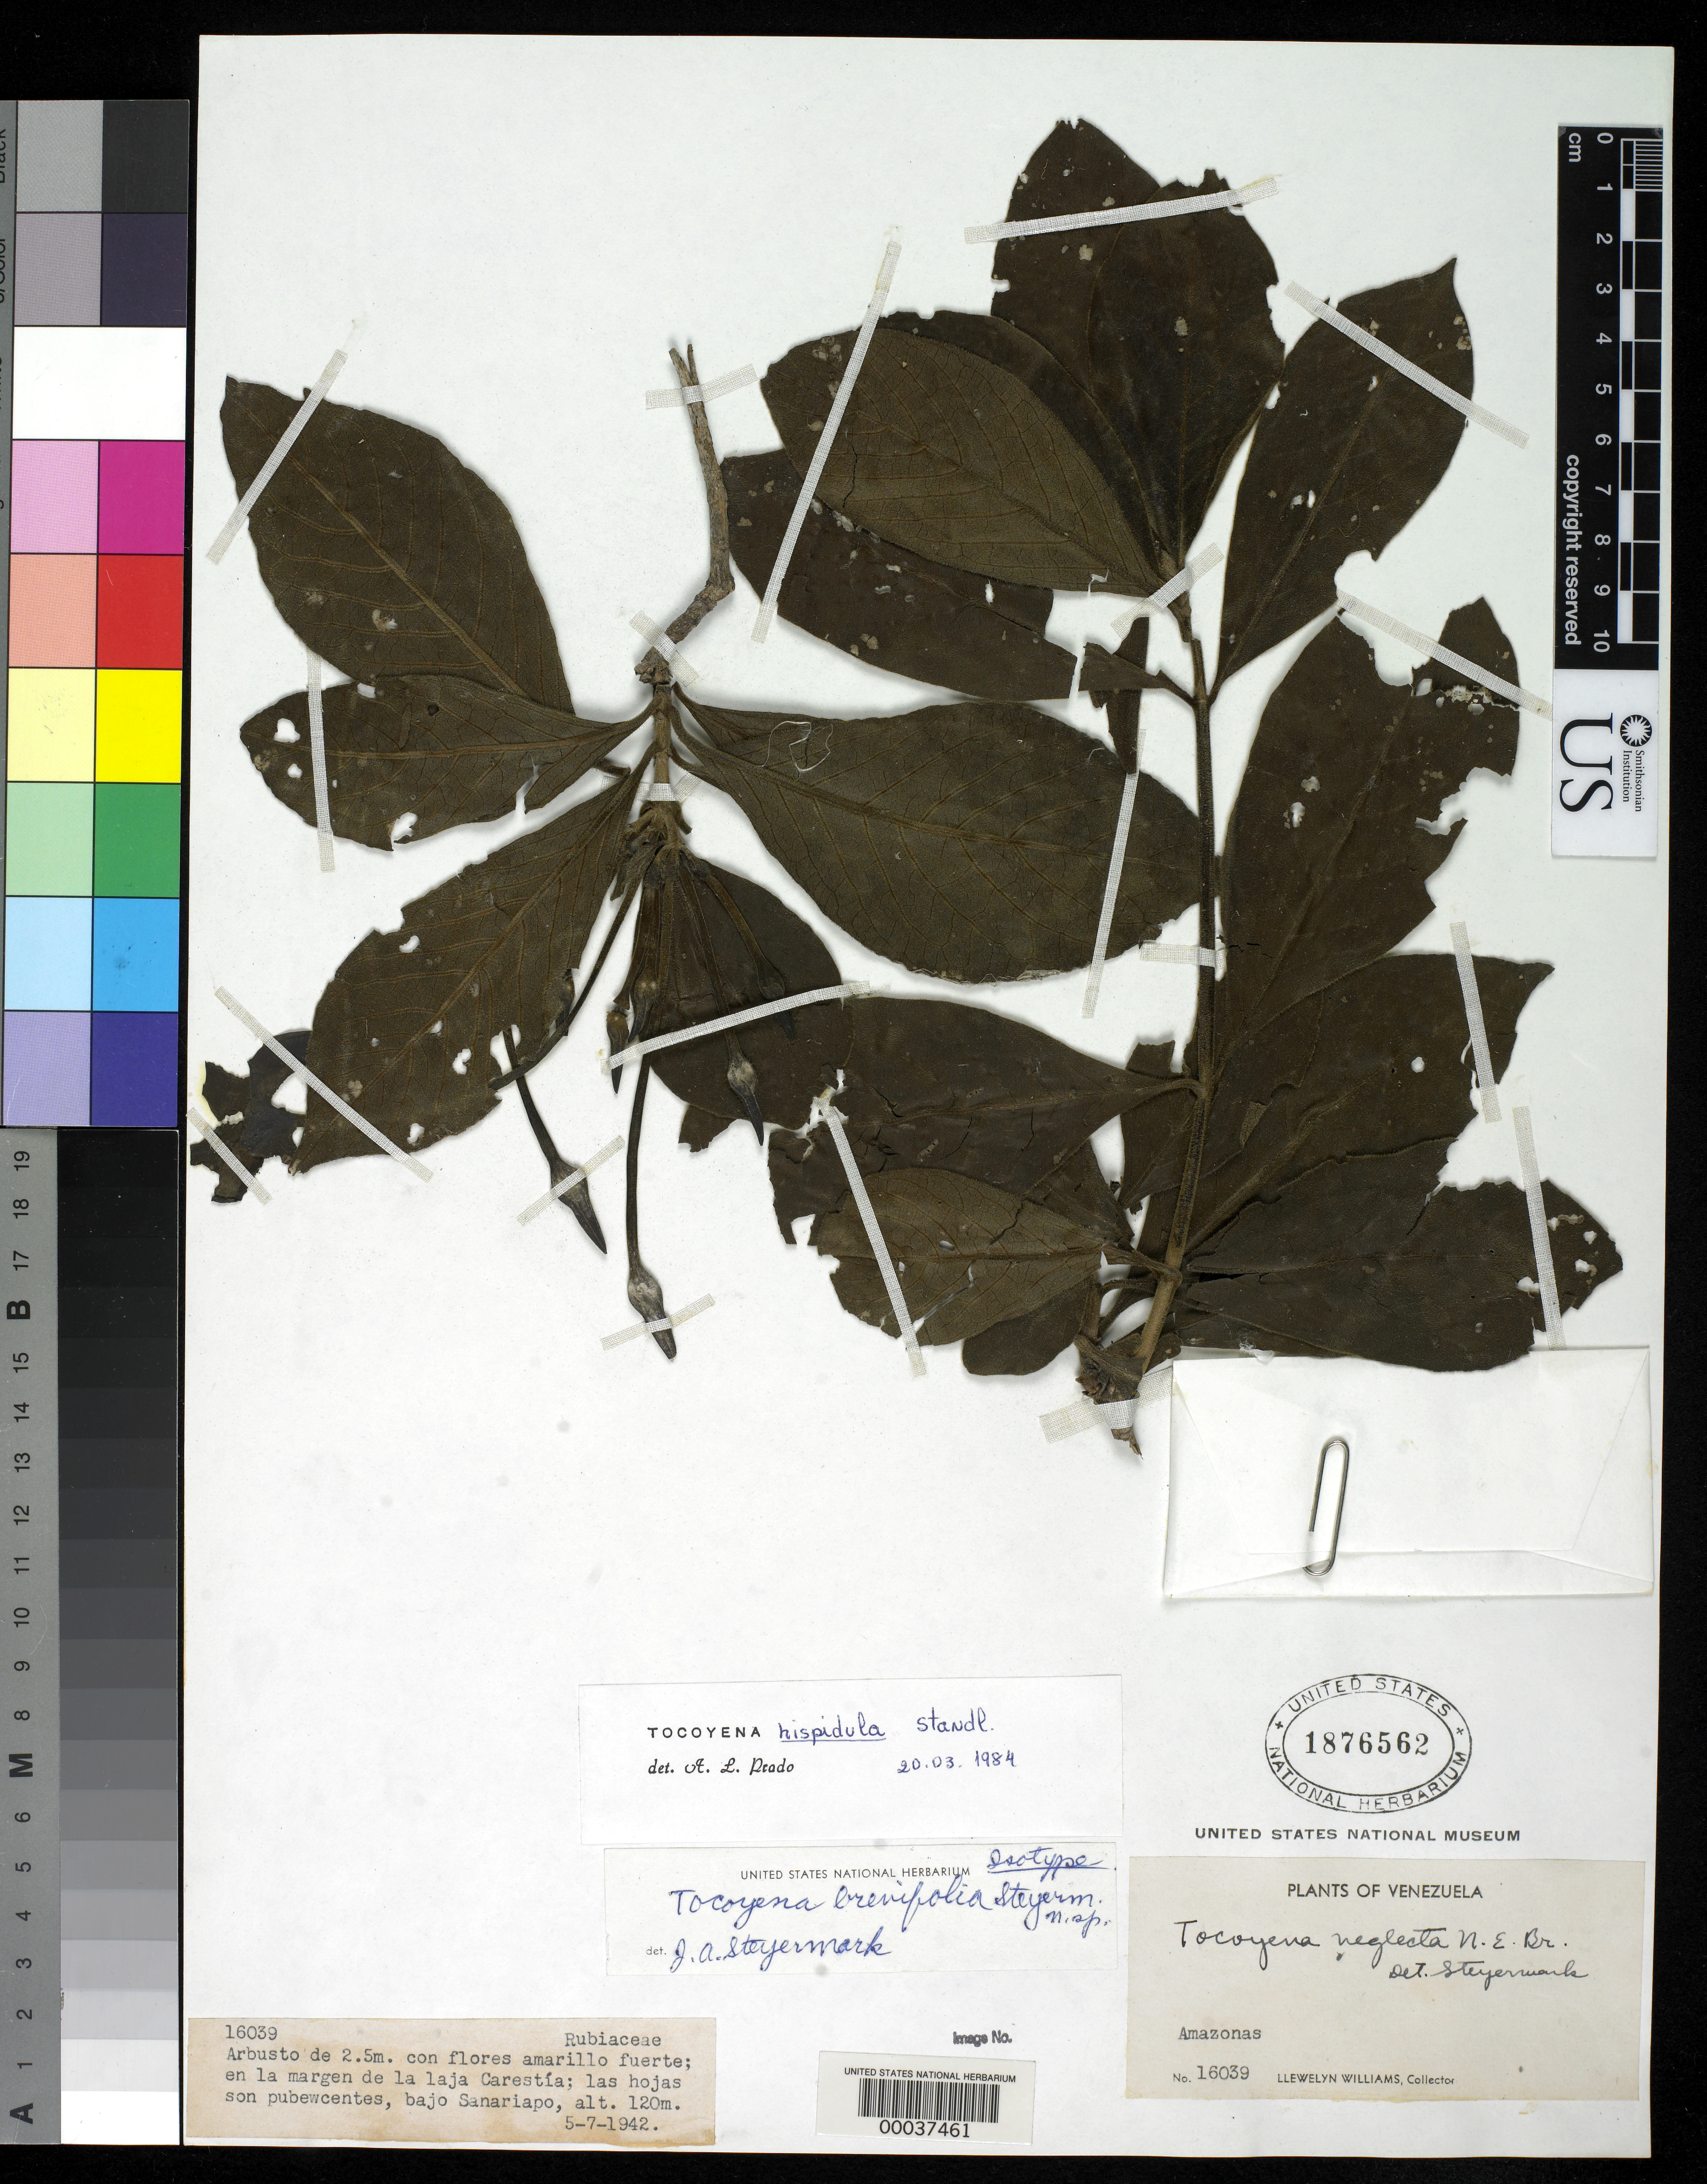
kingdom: Plantae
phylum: Tracheophyta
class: Magnoliopsida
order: Gentianales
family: Rubiaceae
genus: Tocoyena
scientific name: Tocoyena brevifolia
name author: Steyerm.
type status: Isotype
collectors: Ll. Williams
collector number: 16039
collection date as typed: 05 Jul 1942 or 07 May 1942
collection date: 1942-05-07 or 1942-07-05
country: Venezuela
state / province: Amazonas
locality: Carestia.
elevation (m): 120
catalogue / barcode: US 1876562